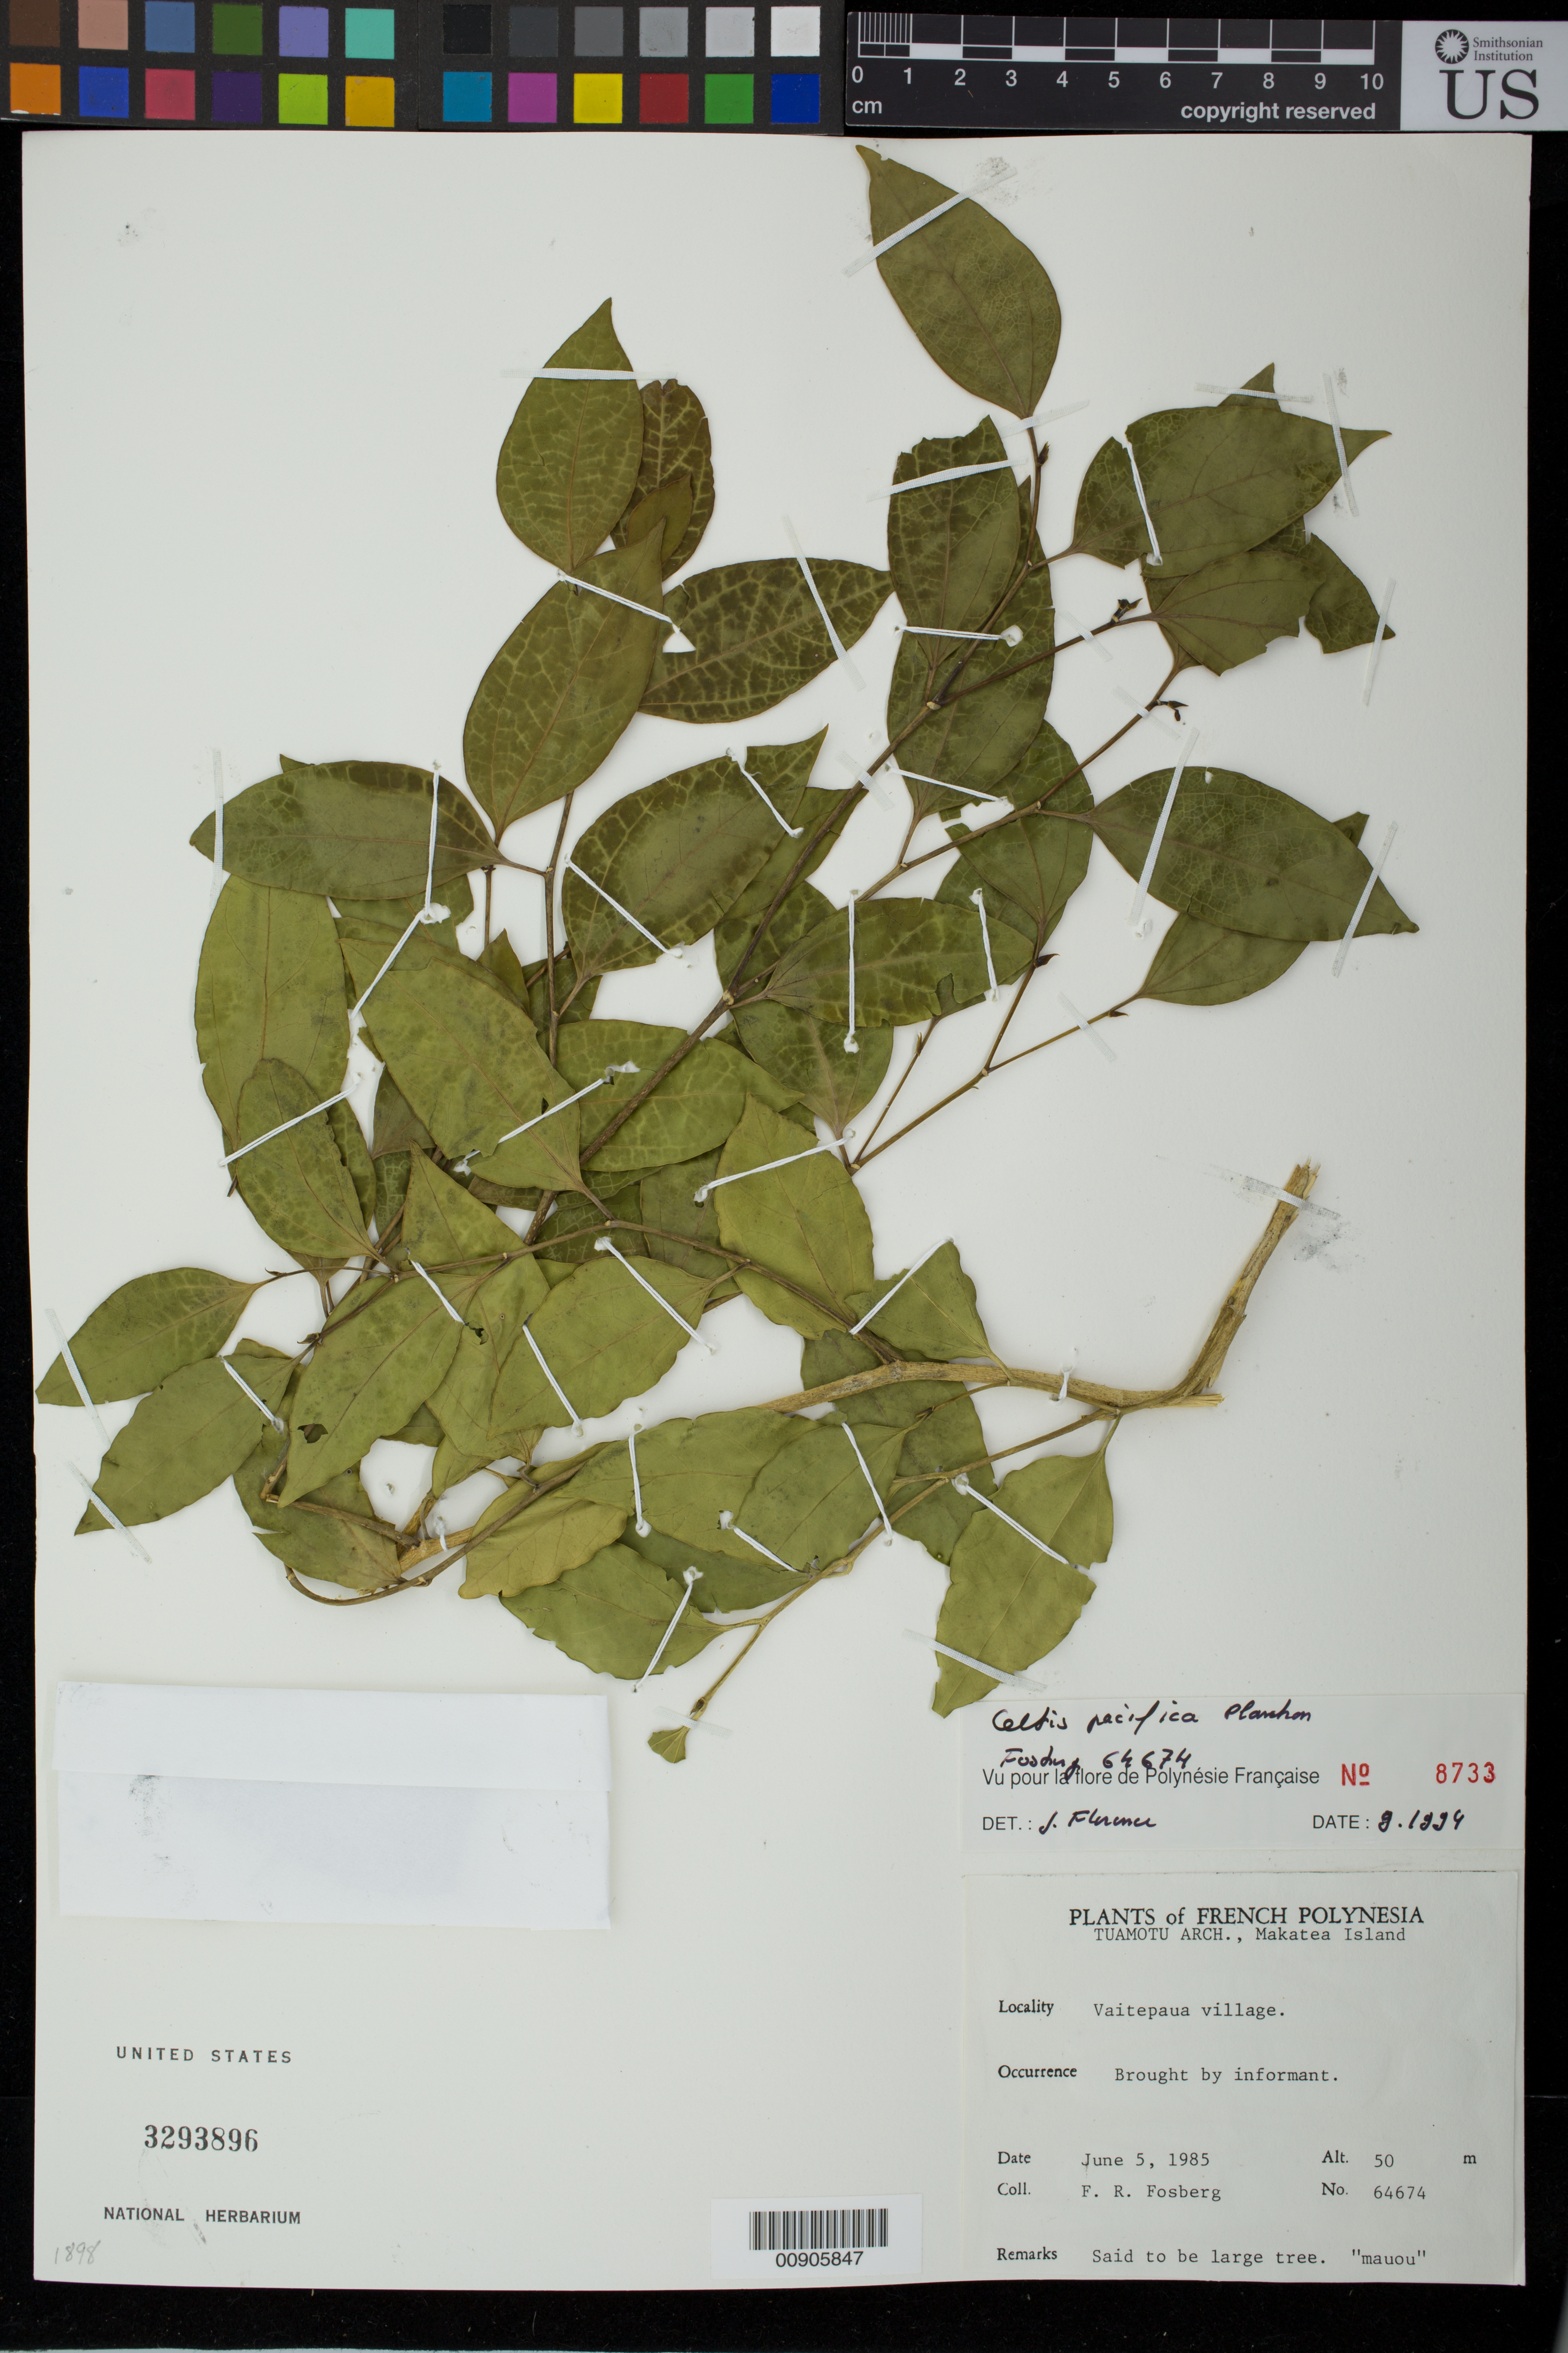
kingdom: Plantae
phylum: Tracheophyta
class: Magnoliopsida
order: Rosales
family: Cannabaceae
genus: Celtis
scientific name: Celtis pacifica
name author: Planch.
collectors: F. R. Fosberg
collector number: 64674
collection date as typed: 05 Jun 1985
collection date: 1985-06-05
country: French Polynesia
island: Makatea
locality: Vaitepaua village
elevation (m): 50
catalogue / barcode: US 3293896